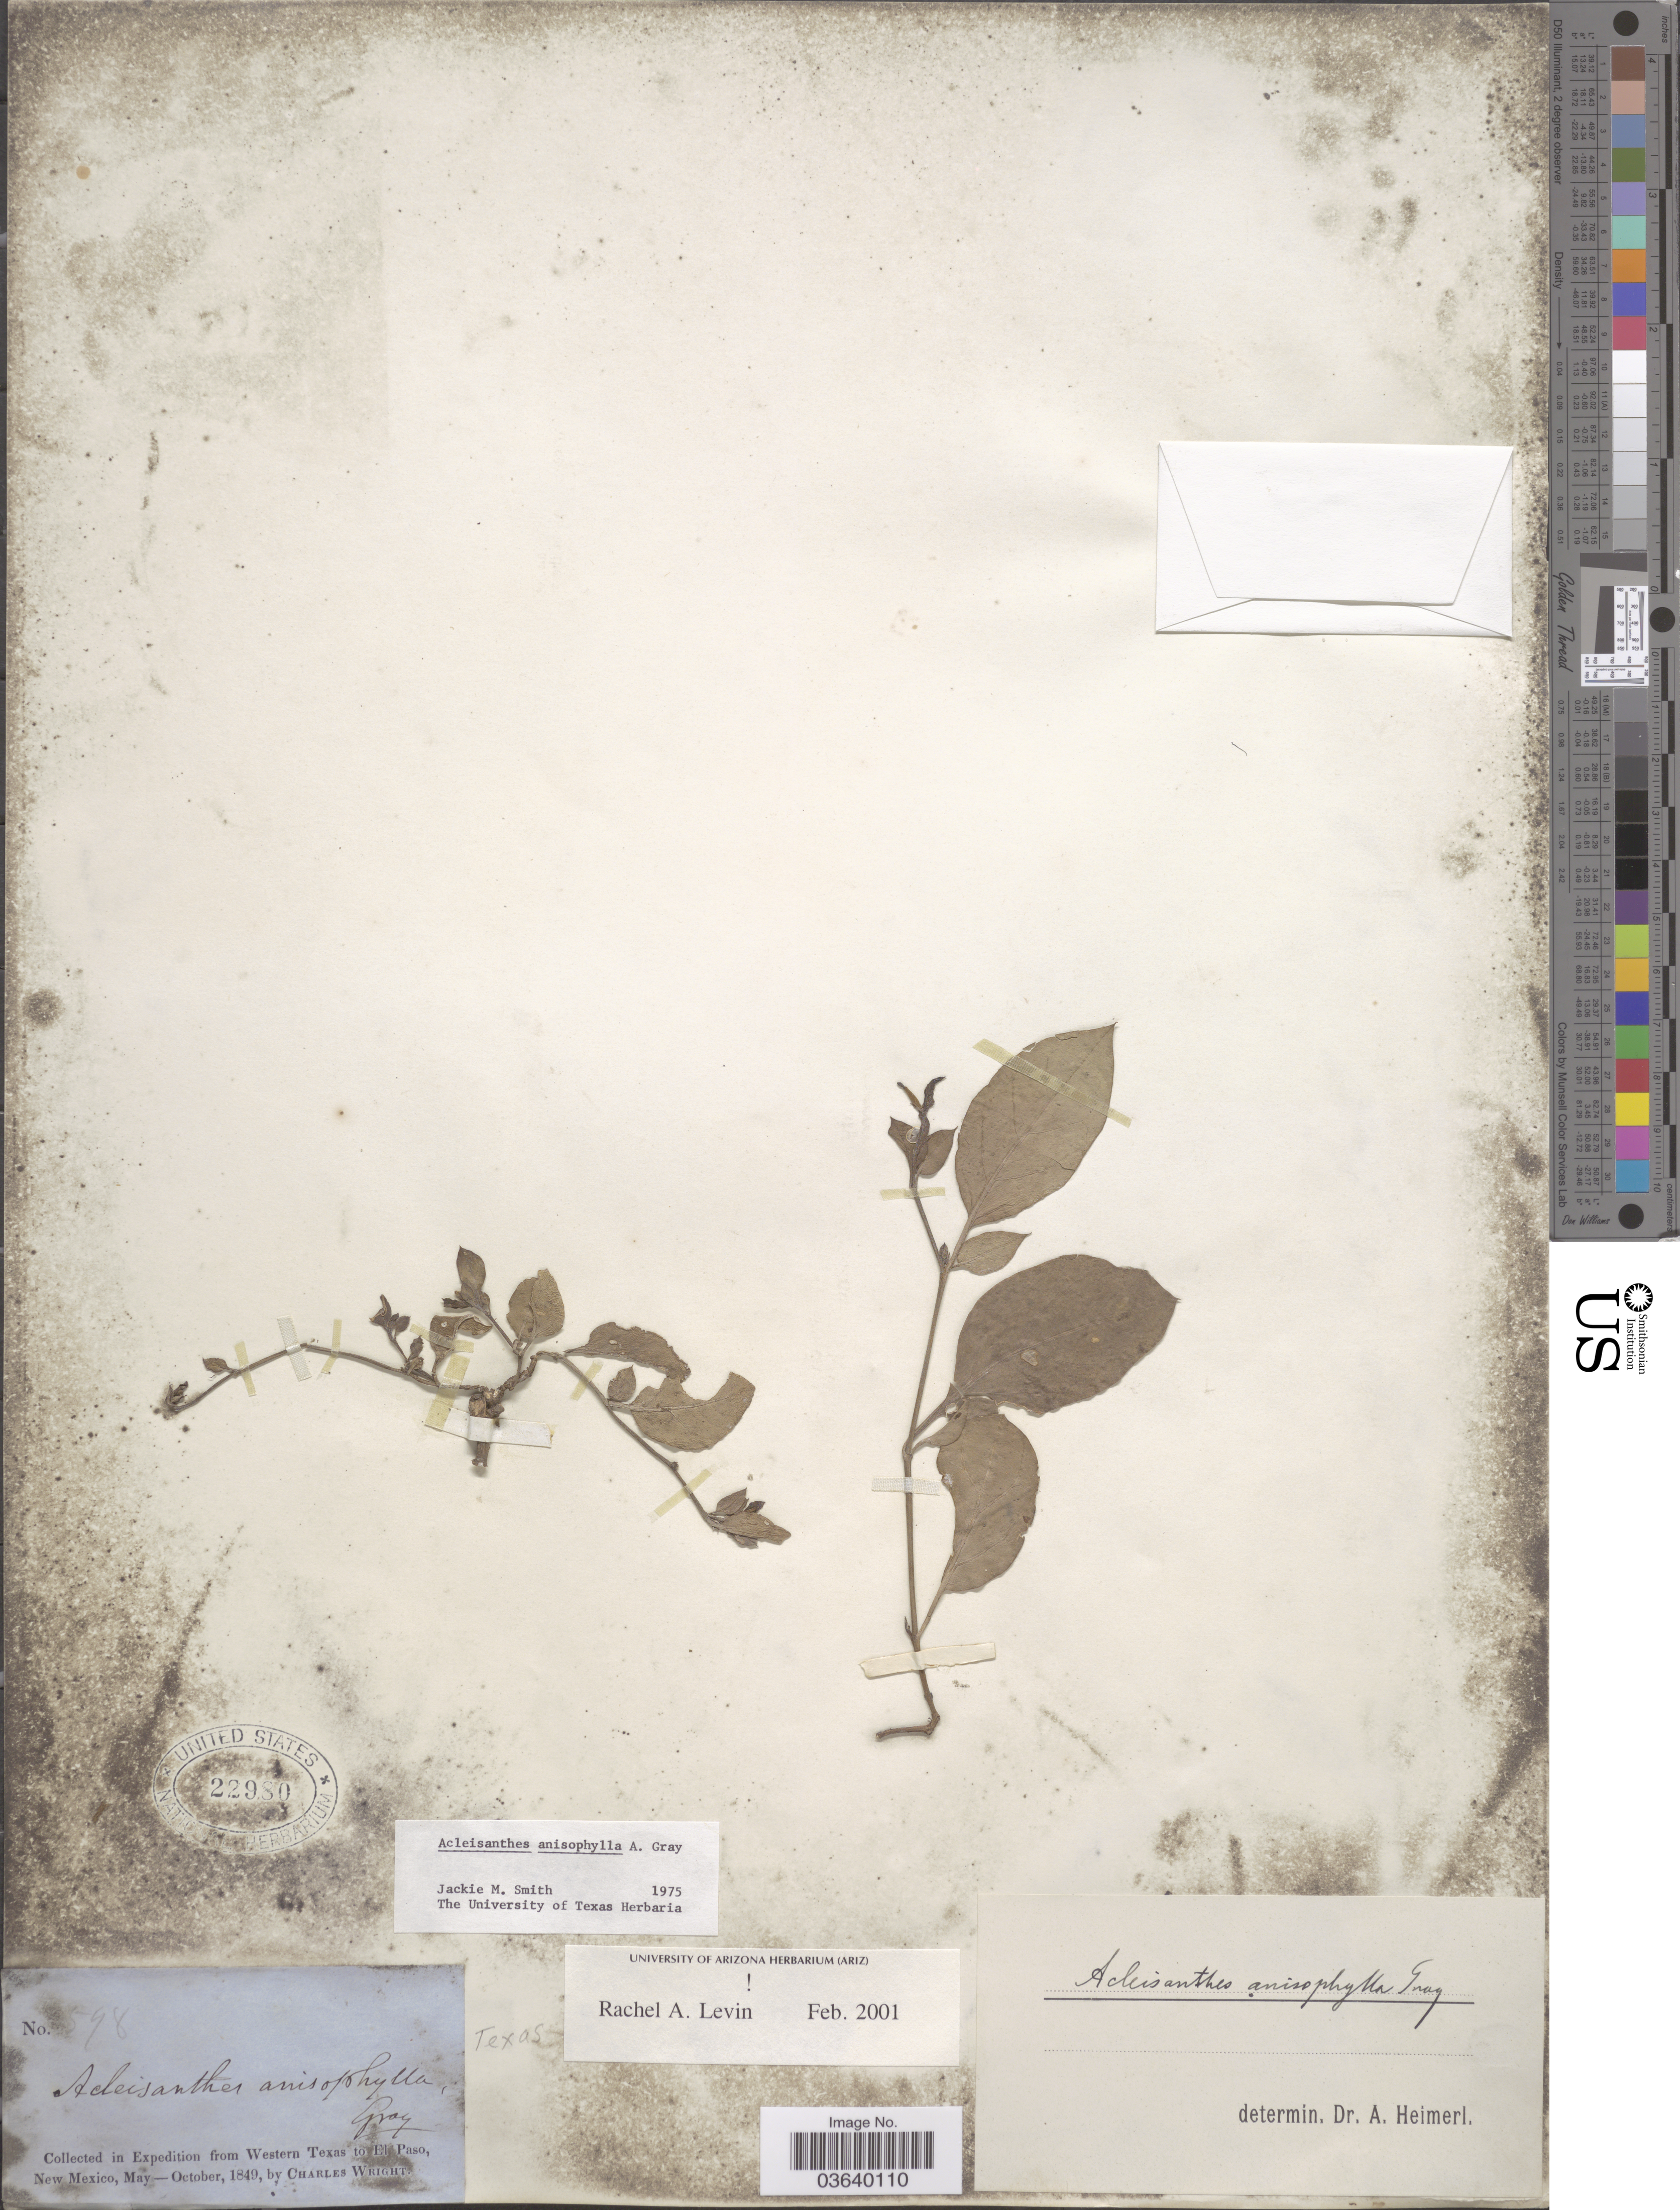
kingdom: Plantae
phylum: Tracheophyta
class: Magnoliopsida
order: Caryophyllales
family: Nyctaginaceae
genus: Acleisanthes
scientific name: Acleisanthes anisophylla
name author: A. Gray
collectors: C. Wright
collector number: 598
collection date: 1849-05/1849-10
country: United States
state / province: Texas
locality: From Western Texas to El Paso, New Mexico. Texas.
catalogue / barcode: US 22980